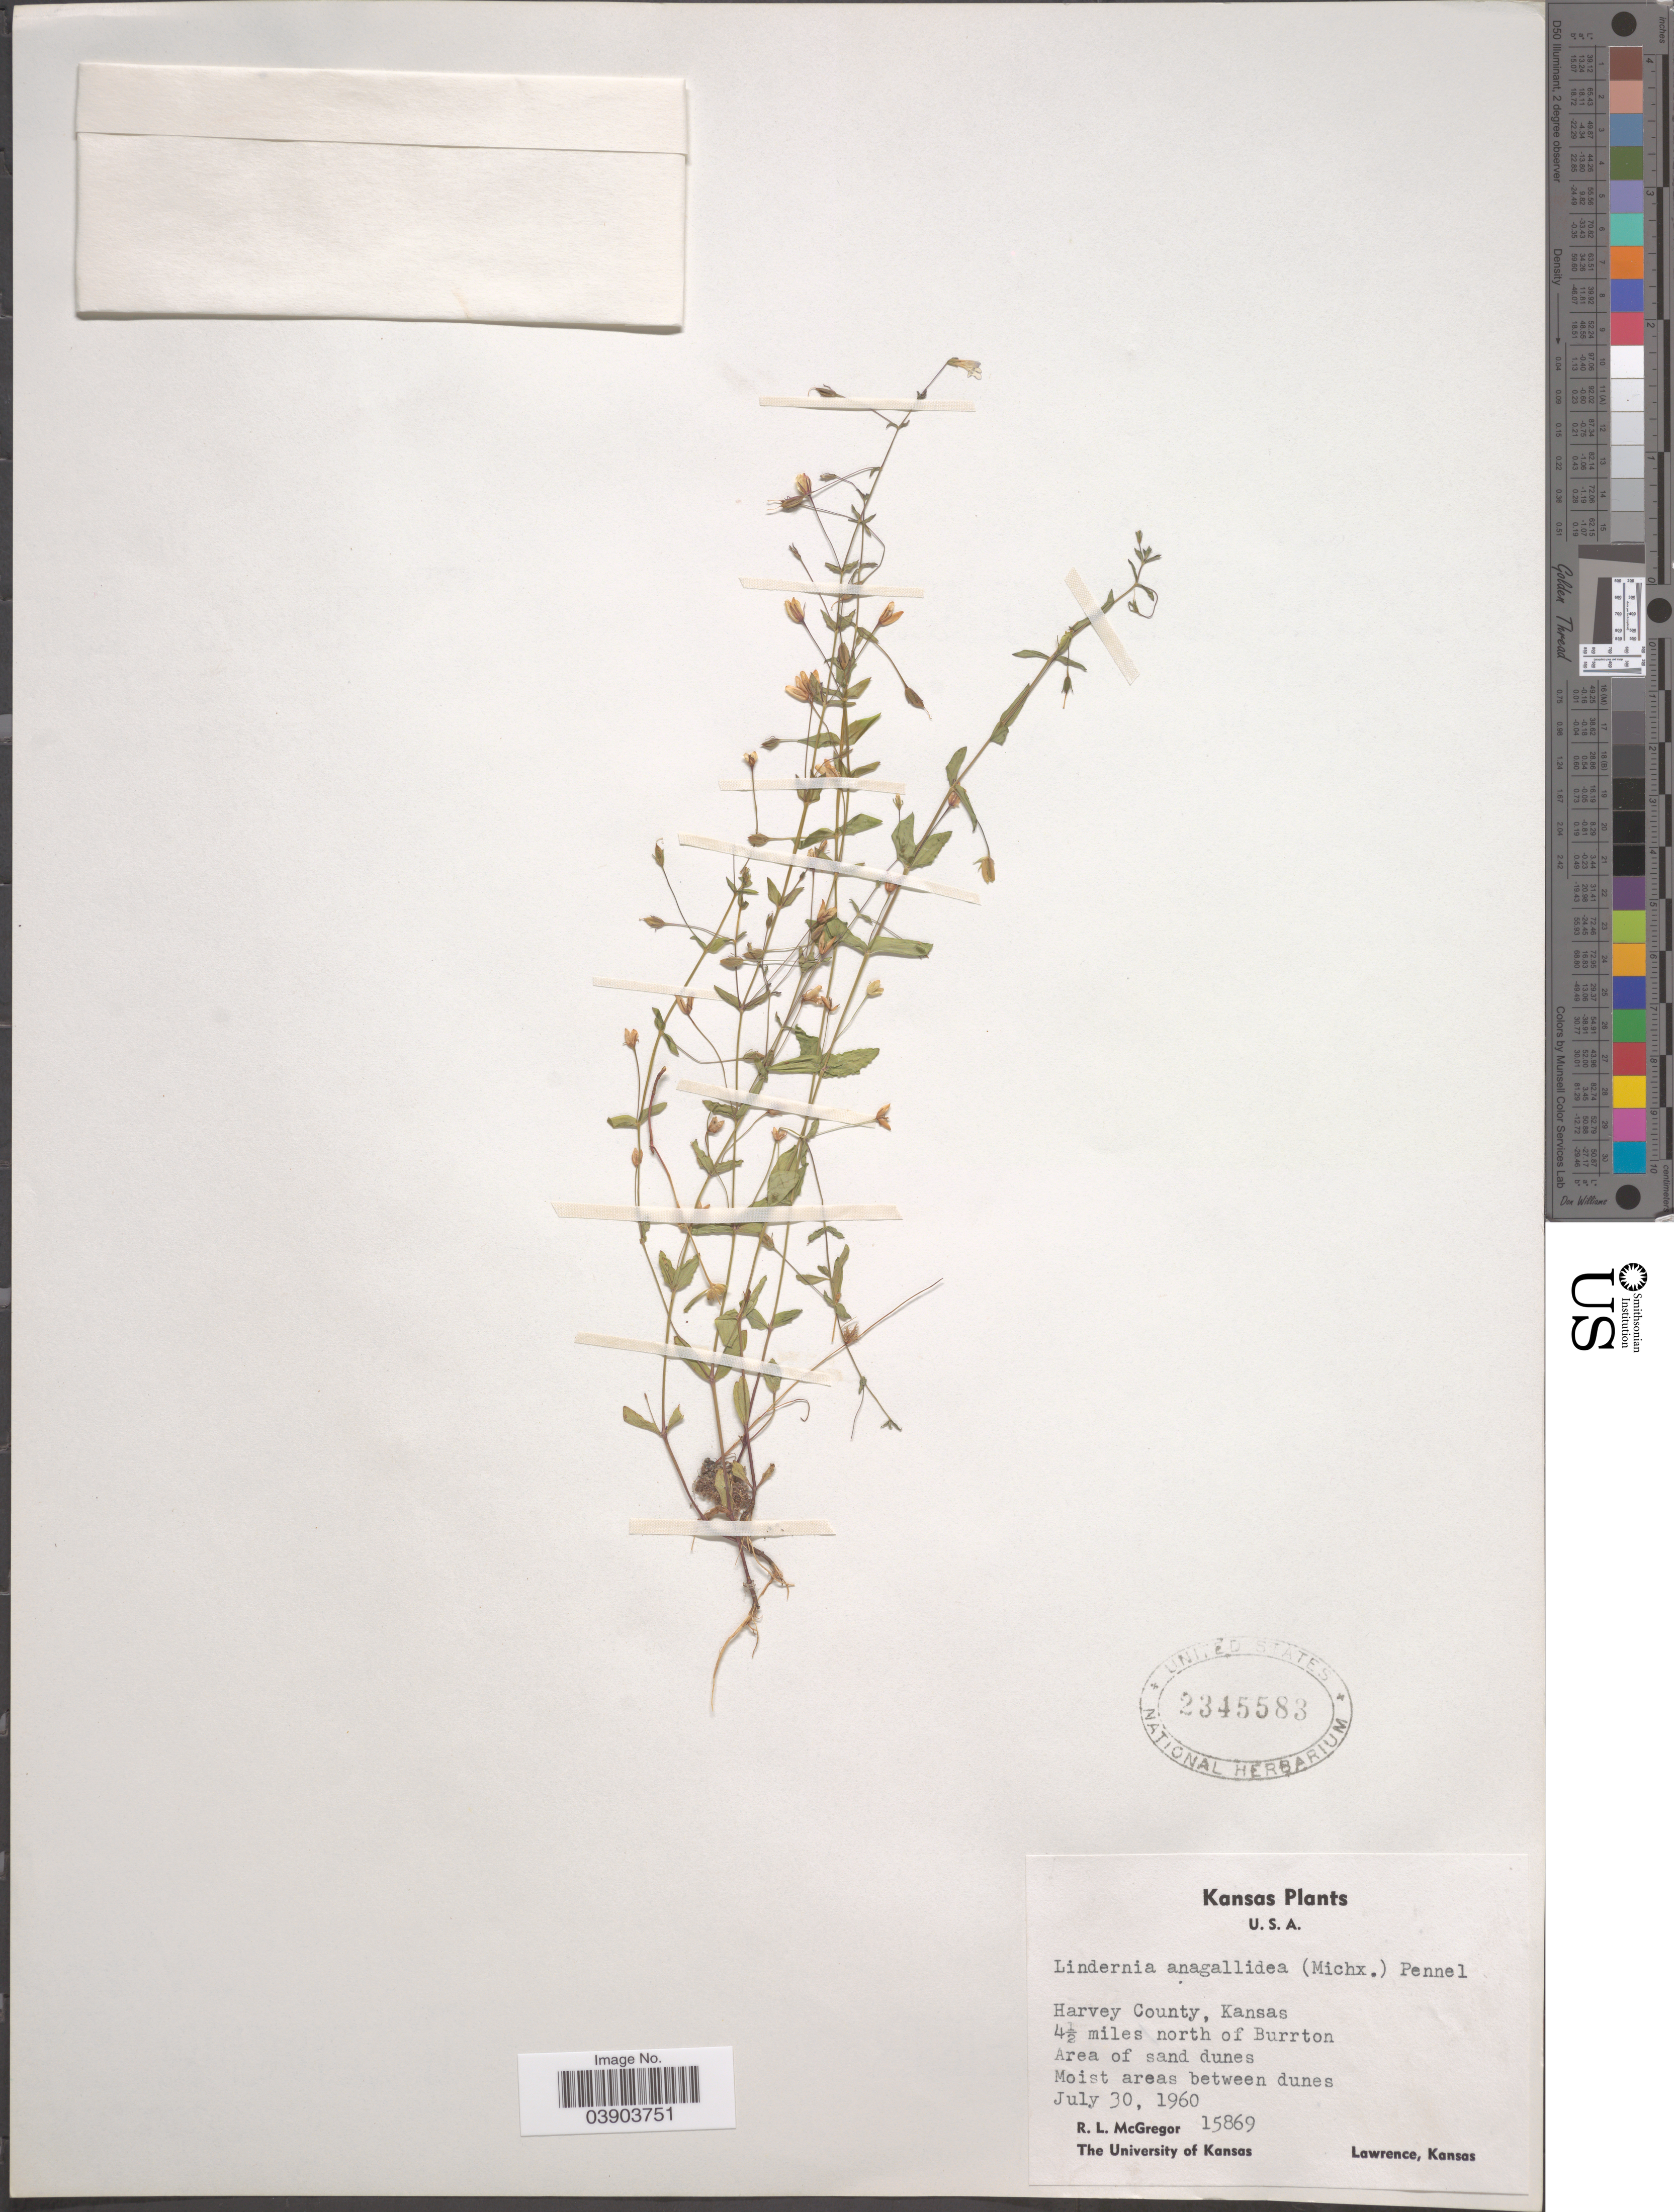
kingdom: Plantae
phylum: Tracheophyta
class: Magnoliopsida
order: Lamiales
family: Linderniaceae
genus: Lindernia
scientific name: Lindernia anagallidea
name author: (Michx.) Pennell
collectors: R. McGregor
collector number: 15869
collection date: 1960-07-30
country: United States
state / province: Kansas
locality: Harvey County. 4½ miles north of Burrton.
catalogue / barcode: US 2345583